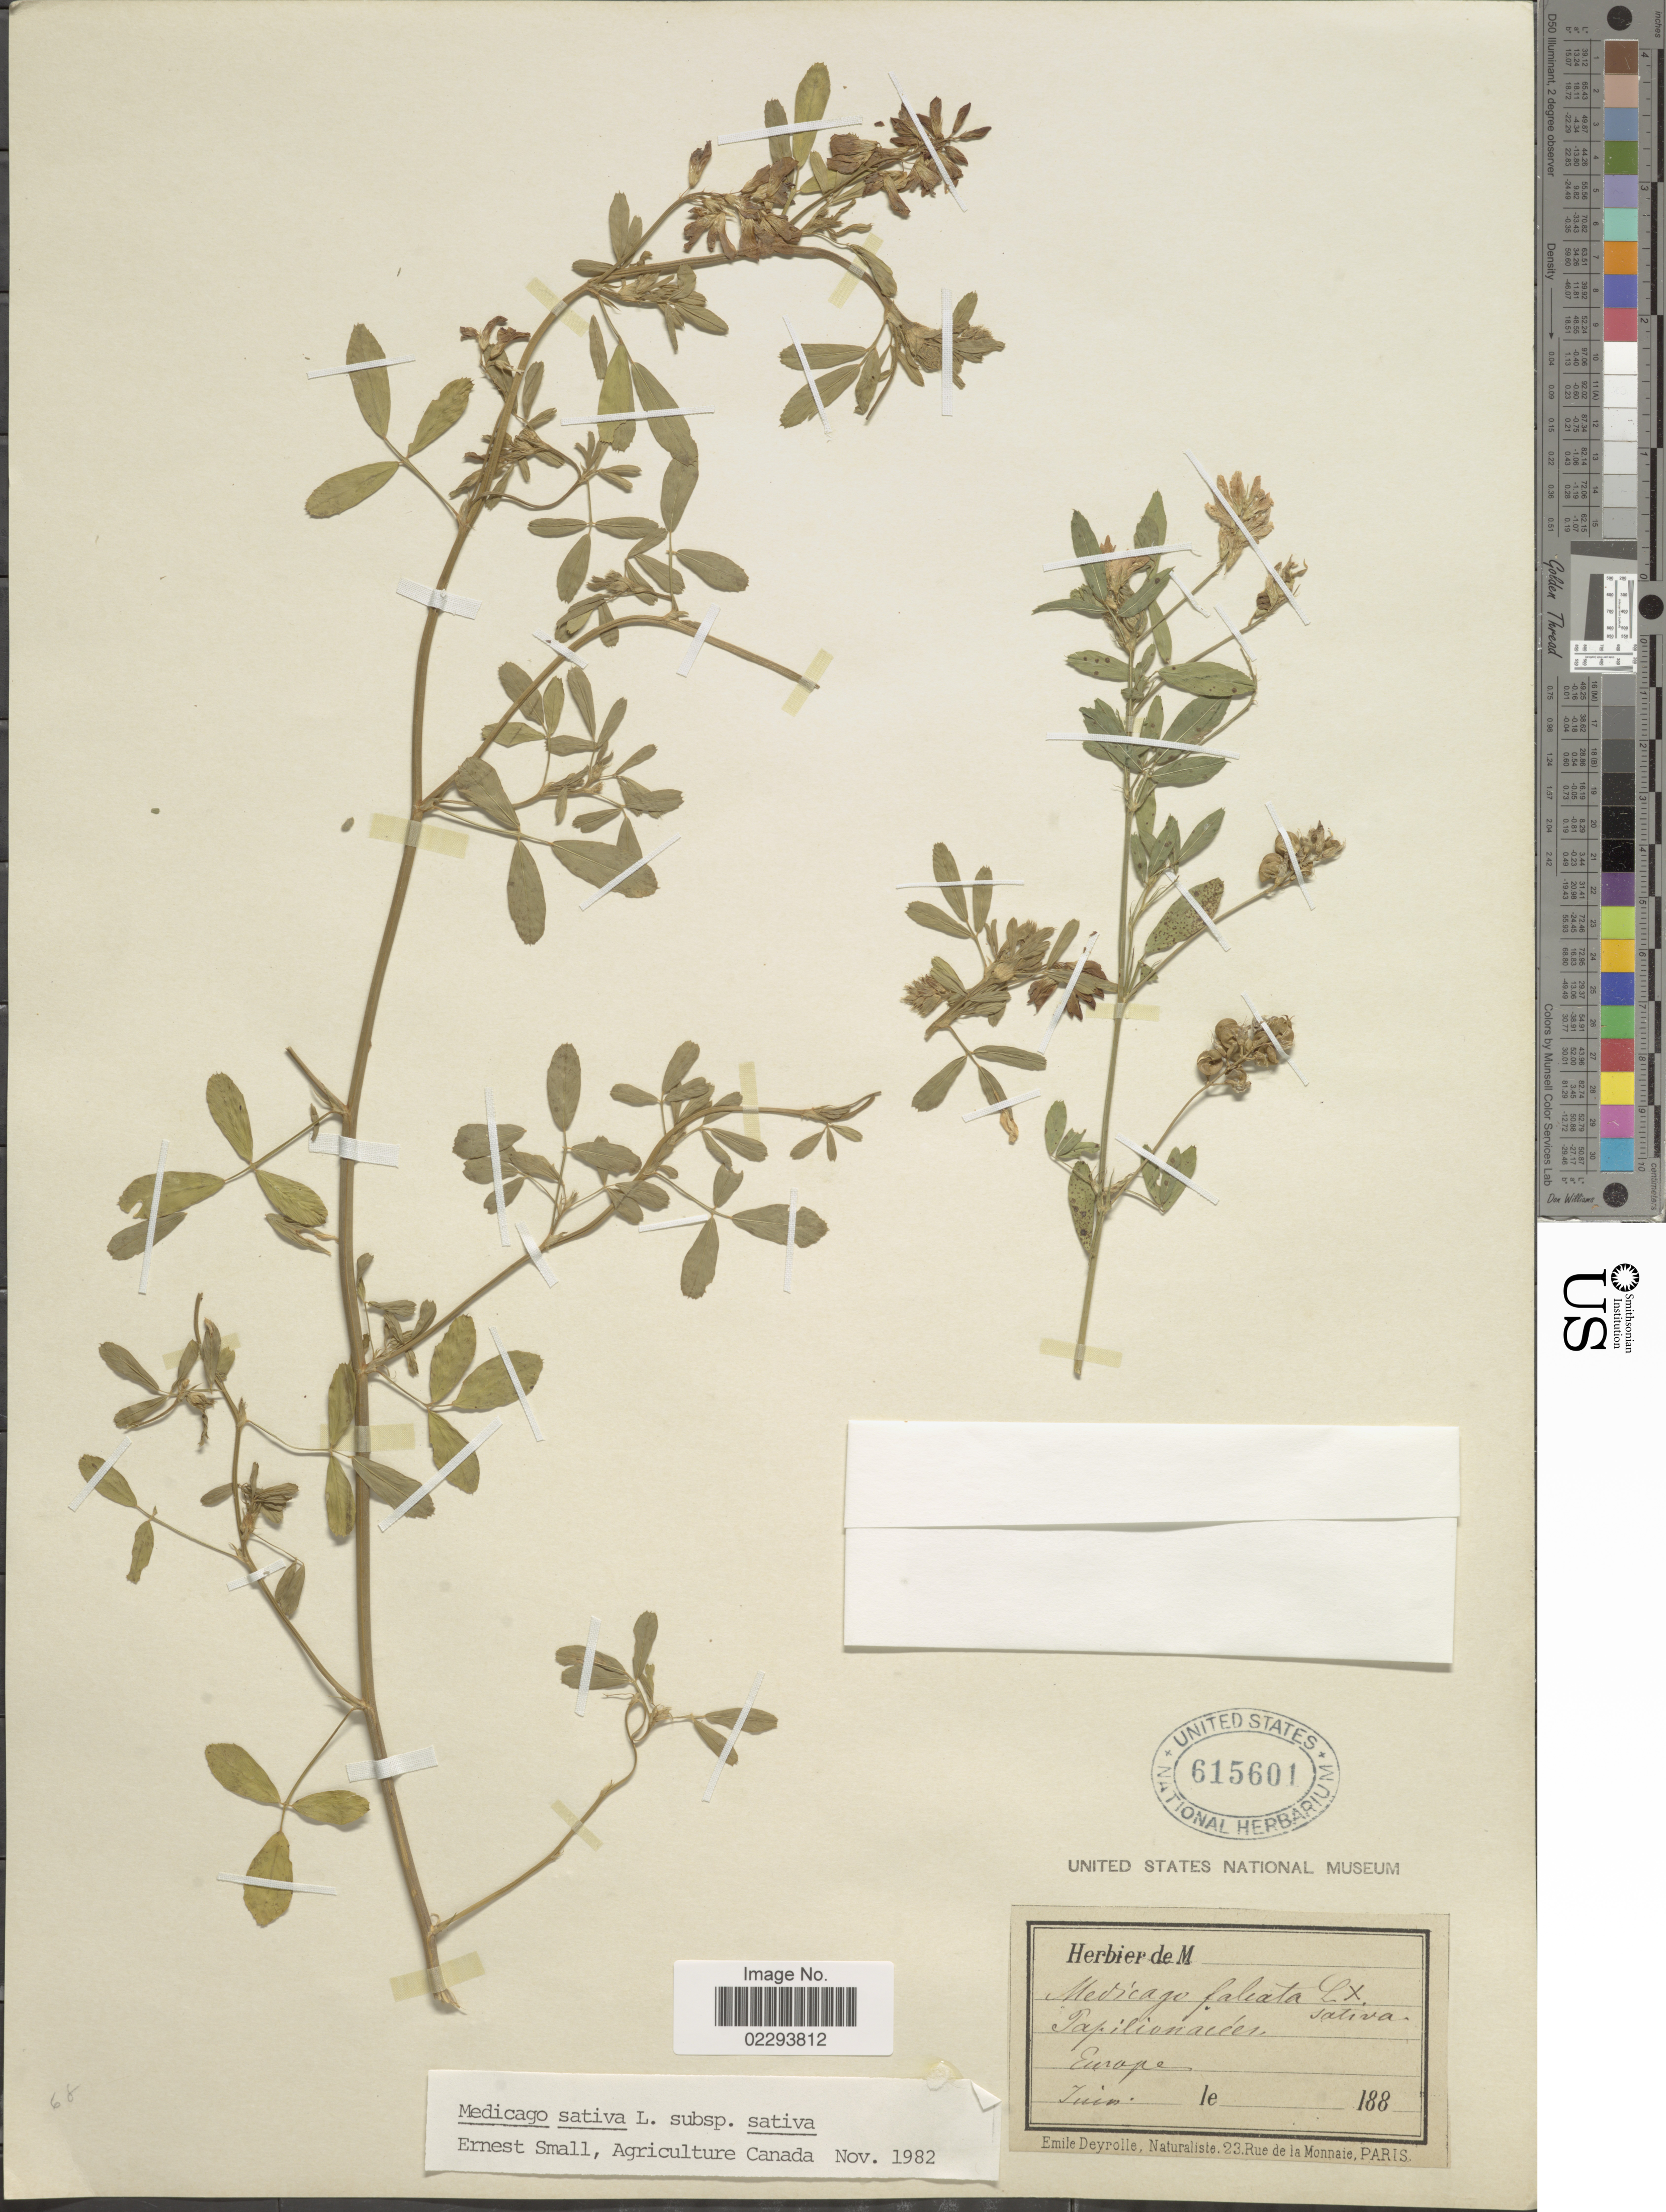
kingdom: Plantae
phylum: Tracheophyta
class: Magnoliopsida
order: Fabales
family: Fabaceae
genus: Medicago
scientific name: Medicago sativa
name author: L.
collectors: E. Deyrolle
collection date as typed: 188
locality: Europe.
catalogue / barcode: US 615601